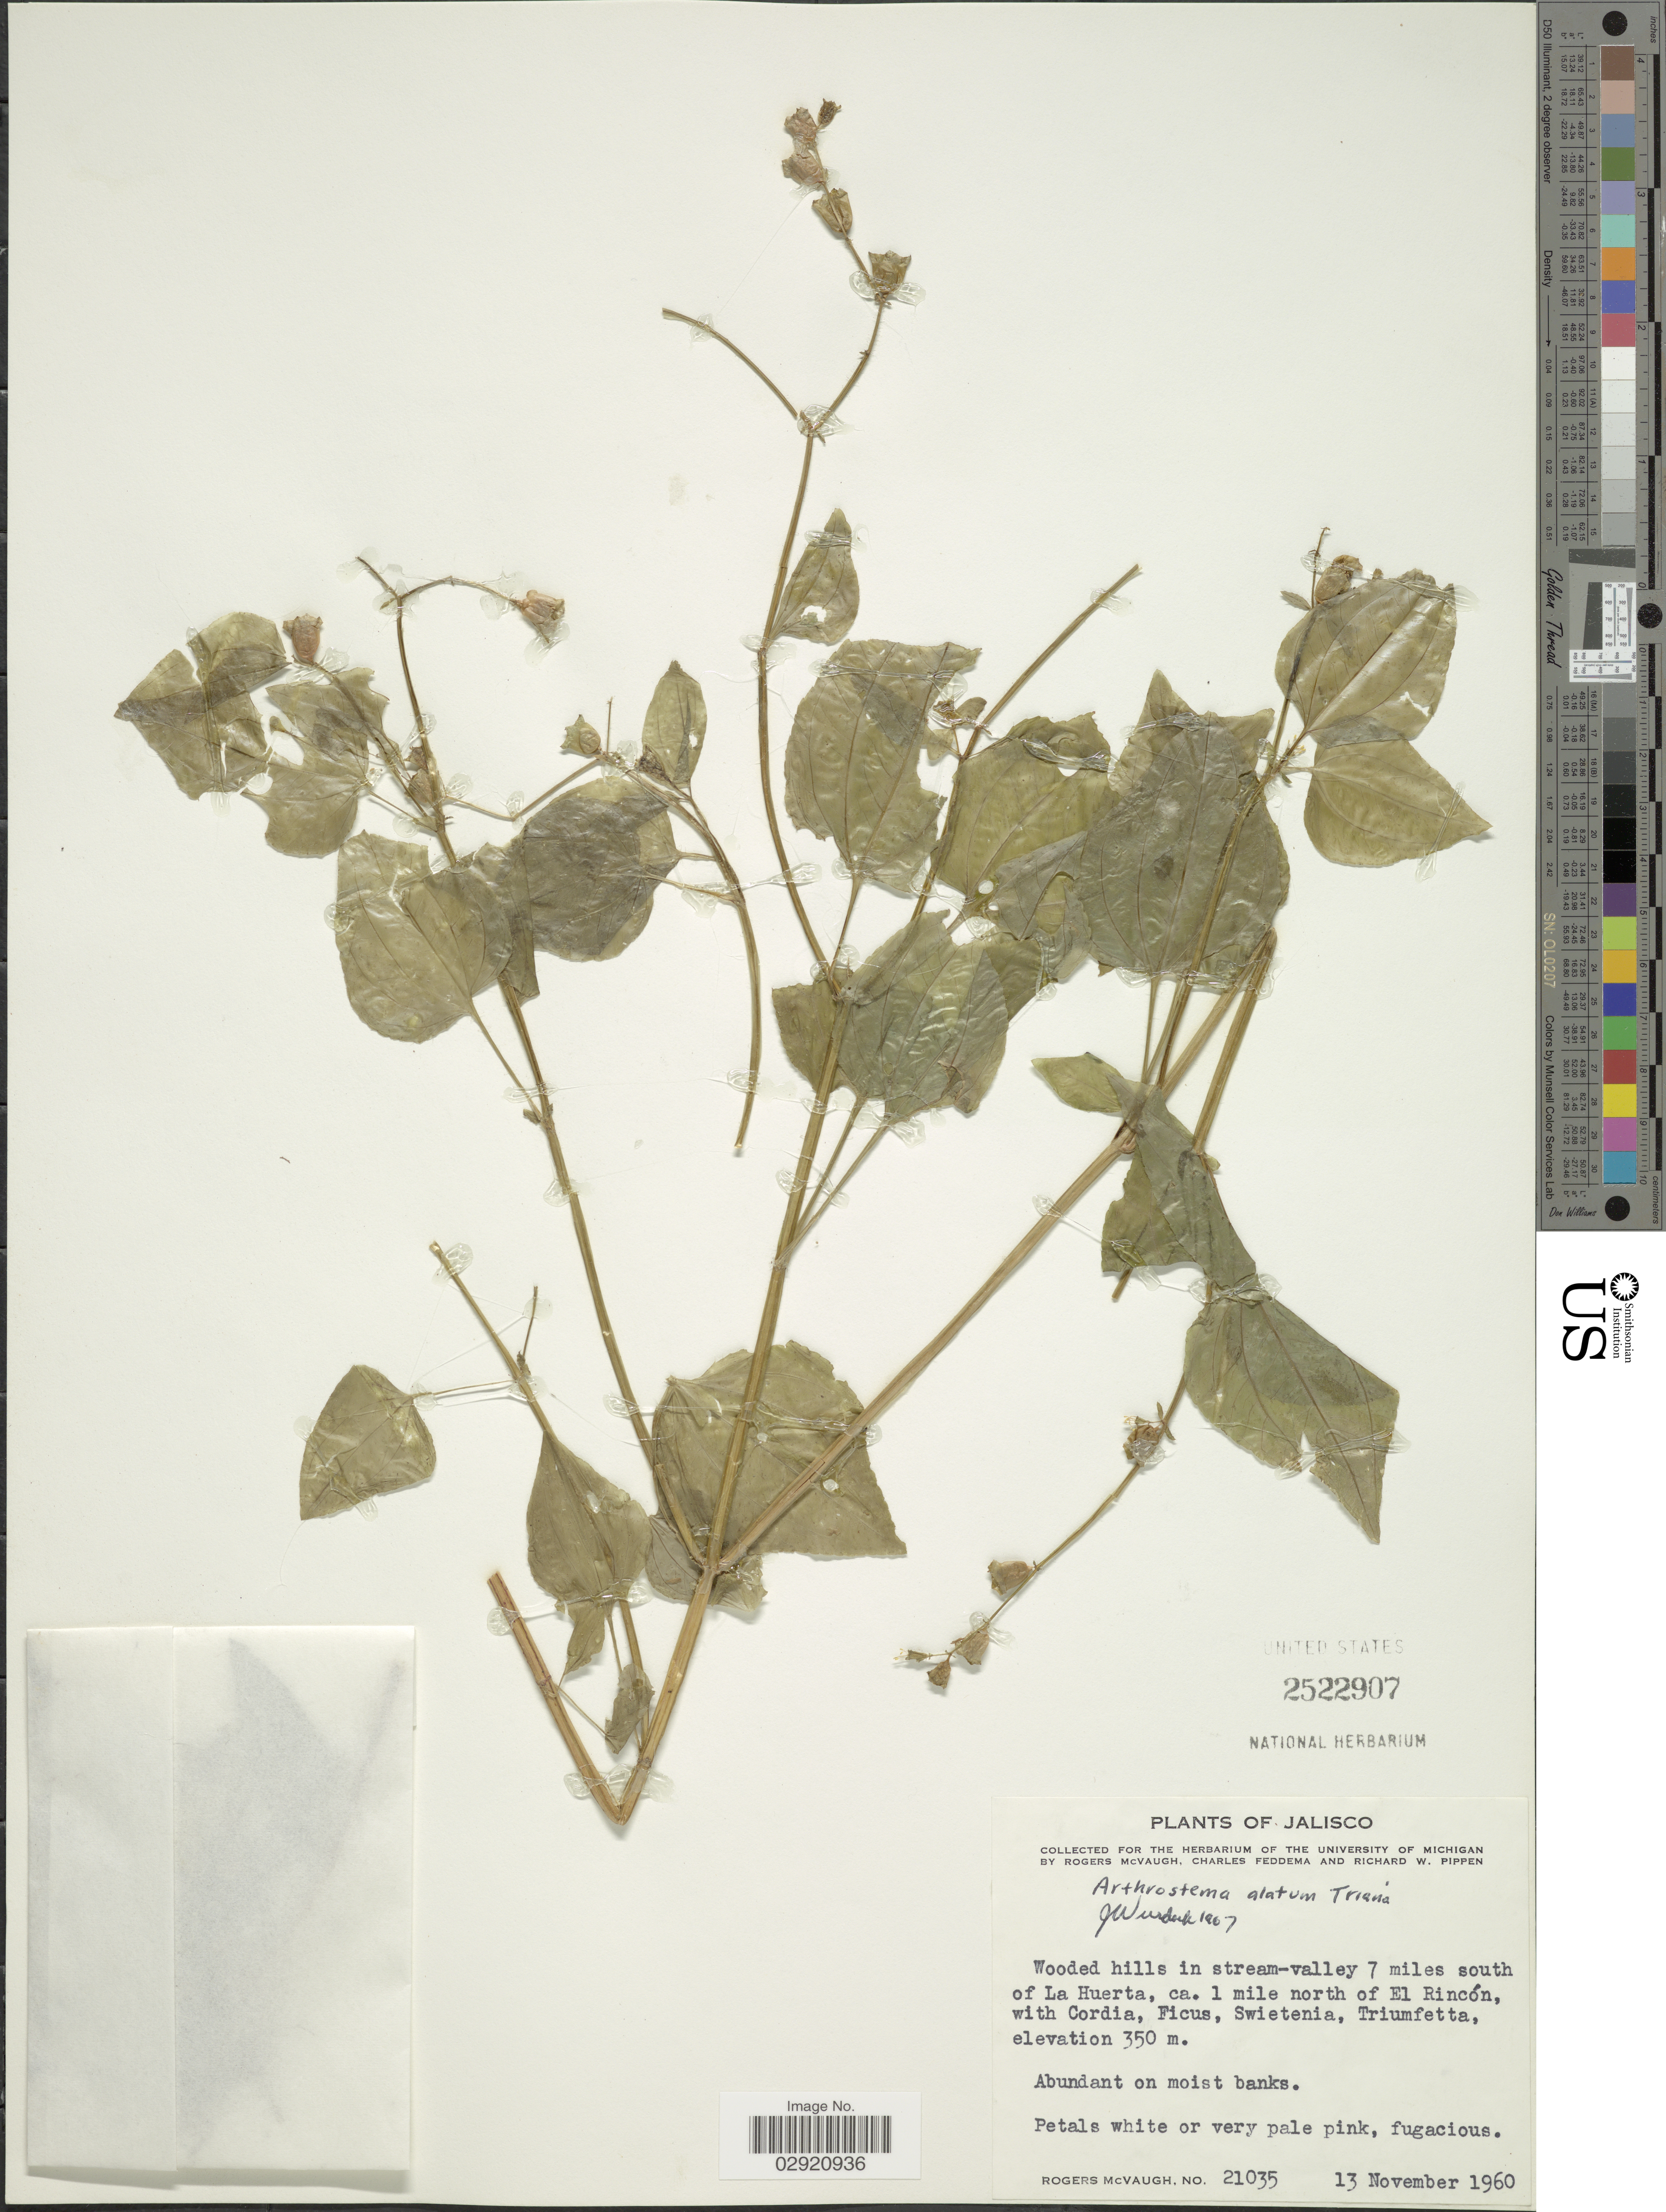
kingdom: Plantae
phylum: Tracheophyta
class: Magnoliopsida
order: Myrtales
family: Melastomataceae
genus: Arthrostemma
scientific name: Arthrostemma alatum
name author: Triana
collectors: R. McVaugh, C. Feddema & R. W. Pippen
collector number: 21035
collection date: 1960-11-13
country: Mexico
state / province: Jalisco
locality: Wooded hills in stream-valley 7 miles south of La Huerta, ca. 1 mile north of El Rincón.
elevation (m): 350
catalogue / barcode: US 2522907